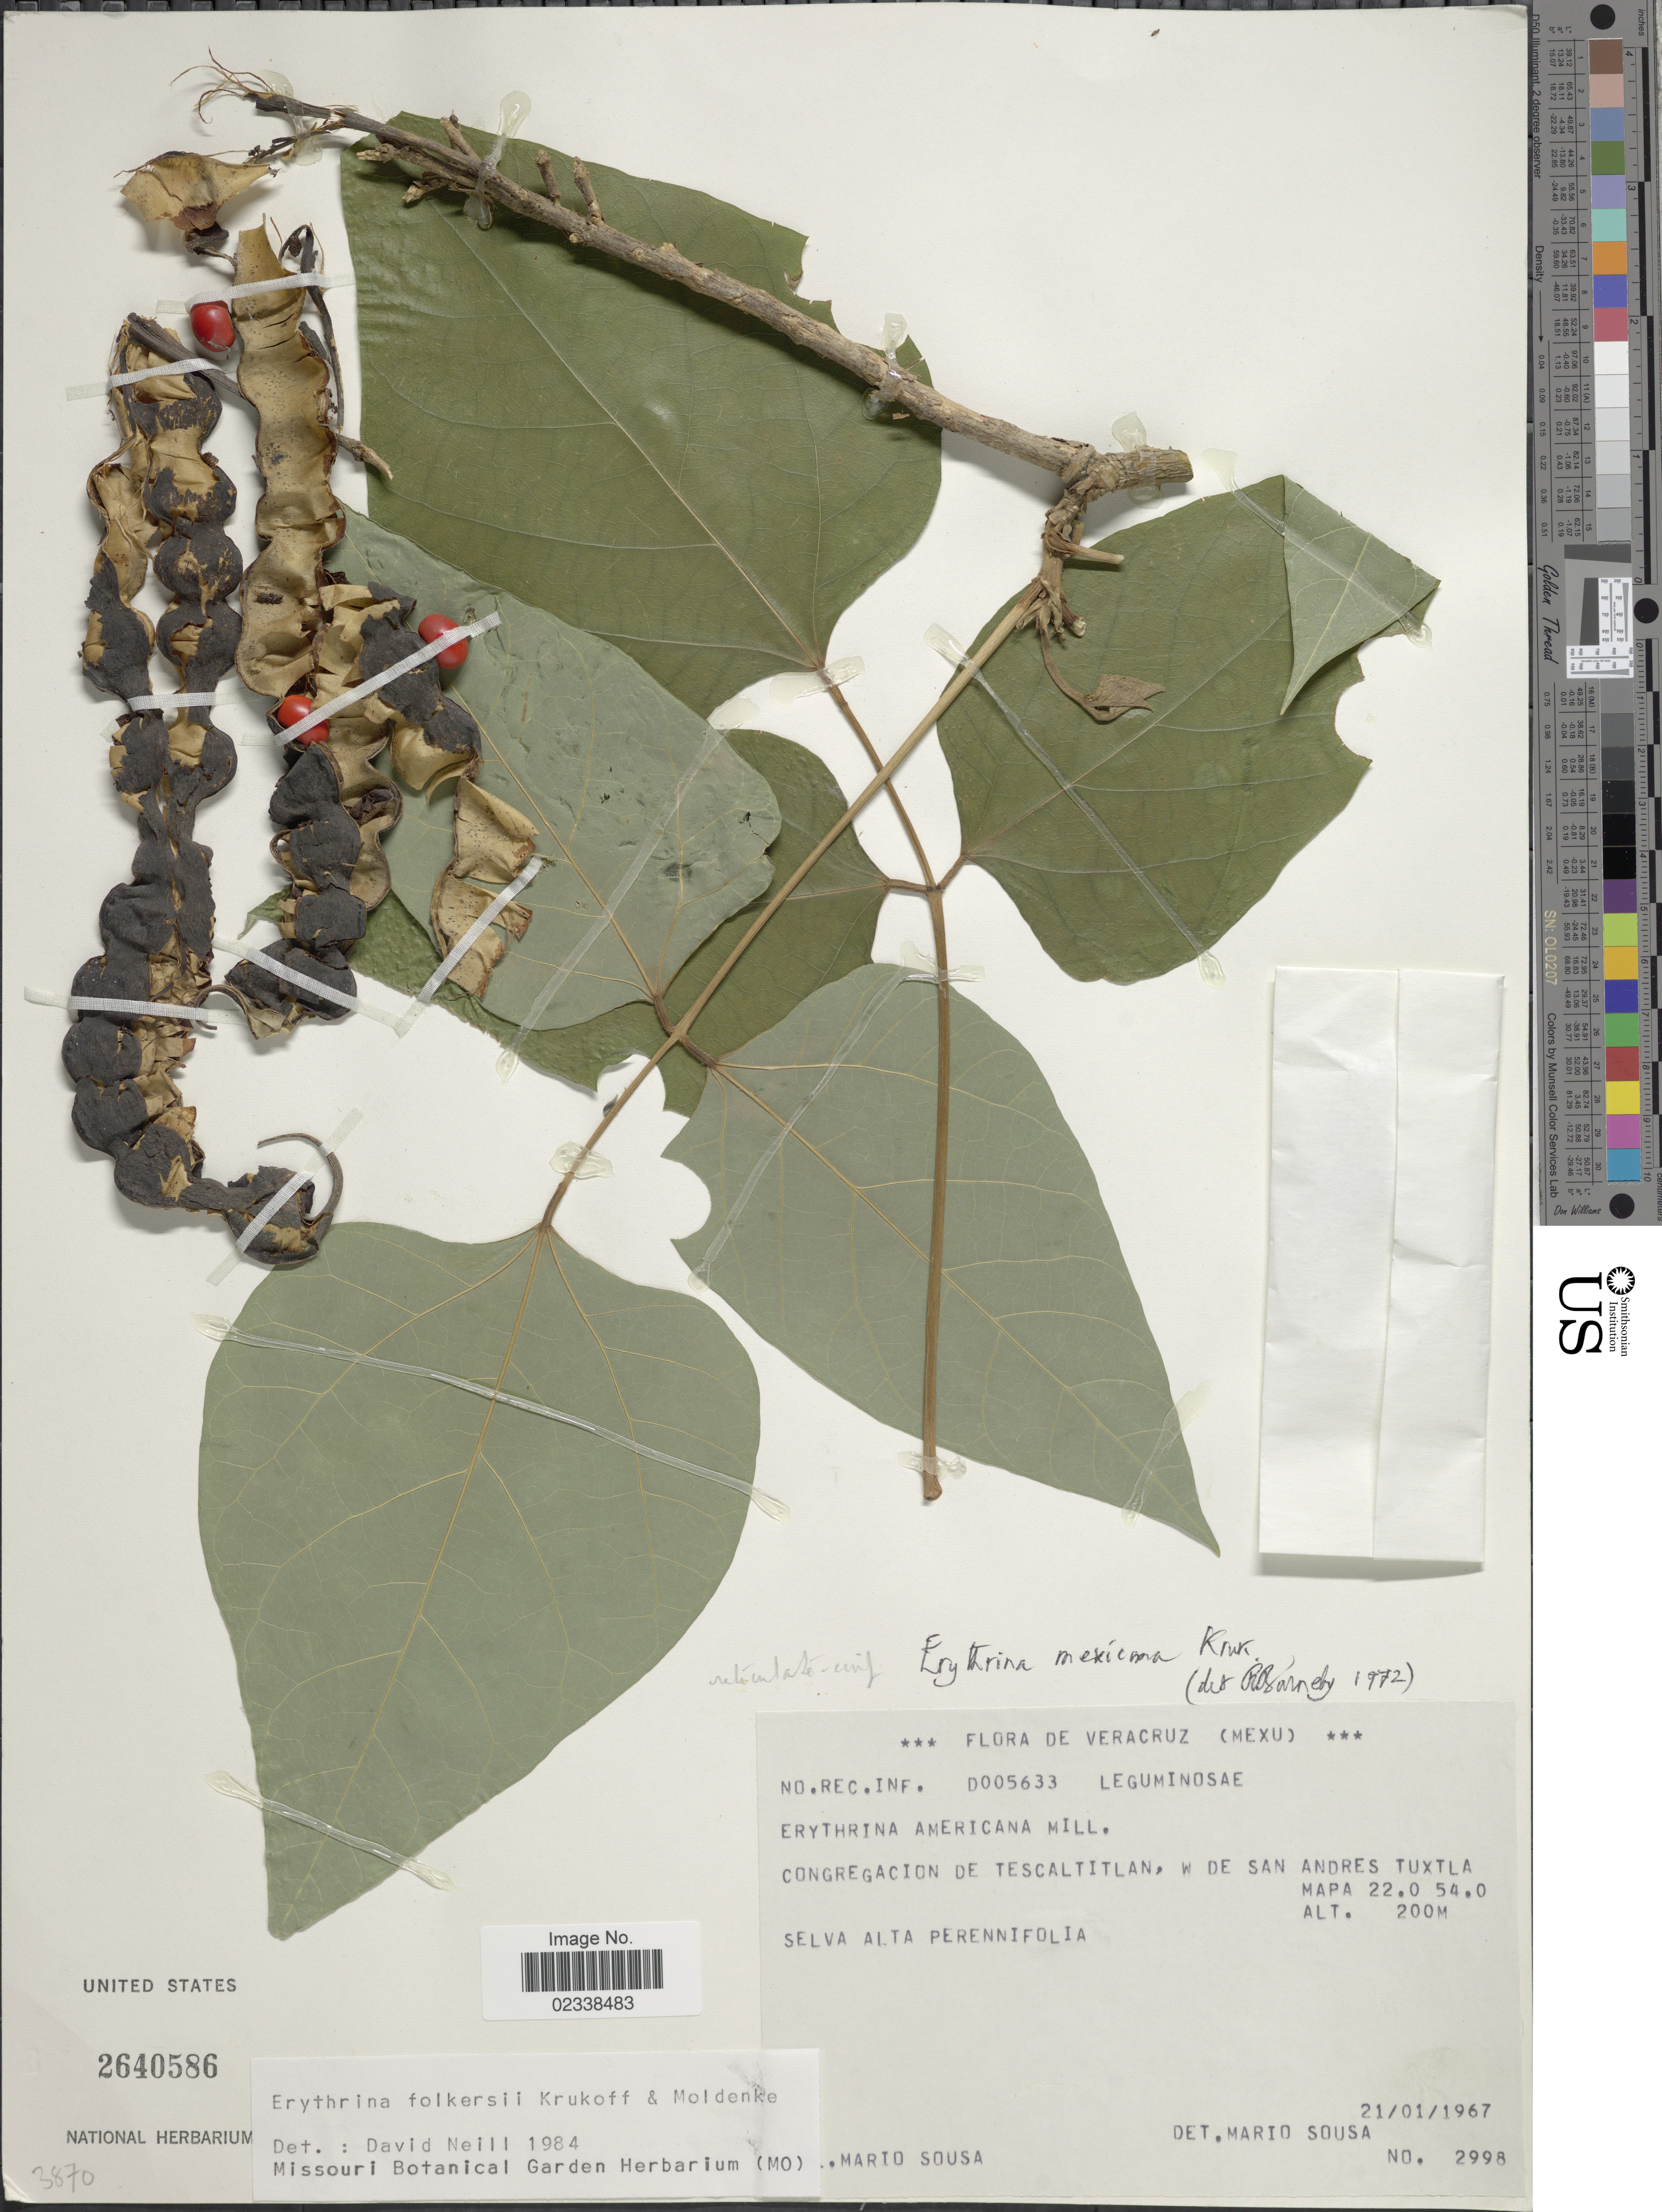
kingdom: Plantae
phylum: Tracheophyta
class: Magnoliopsida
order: Fabales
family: Fabaceae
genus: Erythrina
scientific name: Erythrina folkersii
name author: Krukoff & Moldenke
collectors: M. Sousa S.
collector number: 2998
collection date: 1967-01-21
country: Mexico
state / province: Veracruz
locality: Conregacion de Tescaltitlan, W de San Andres Tuxtla, Mapa 22.0 54.0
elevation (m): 200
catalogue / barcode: US 2640586